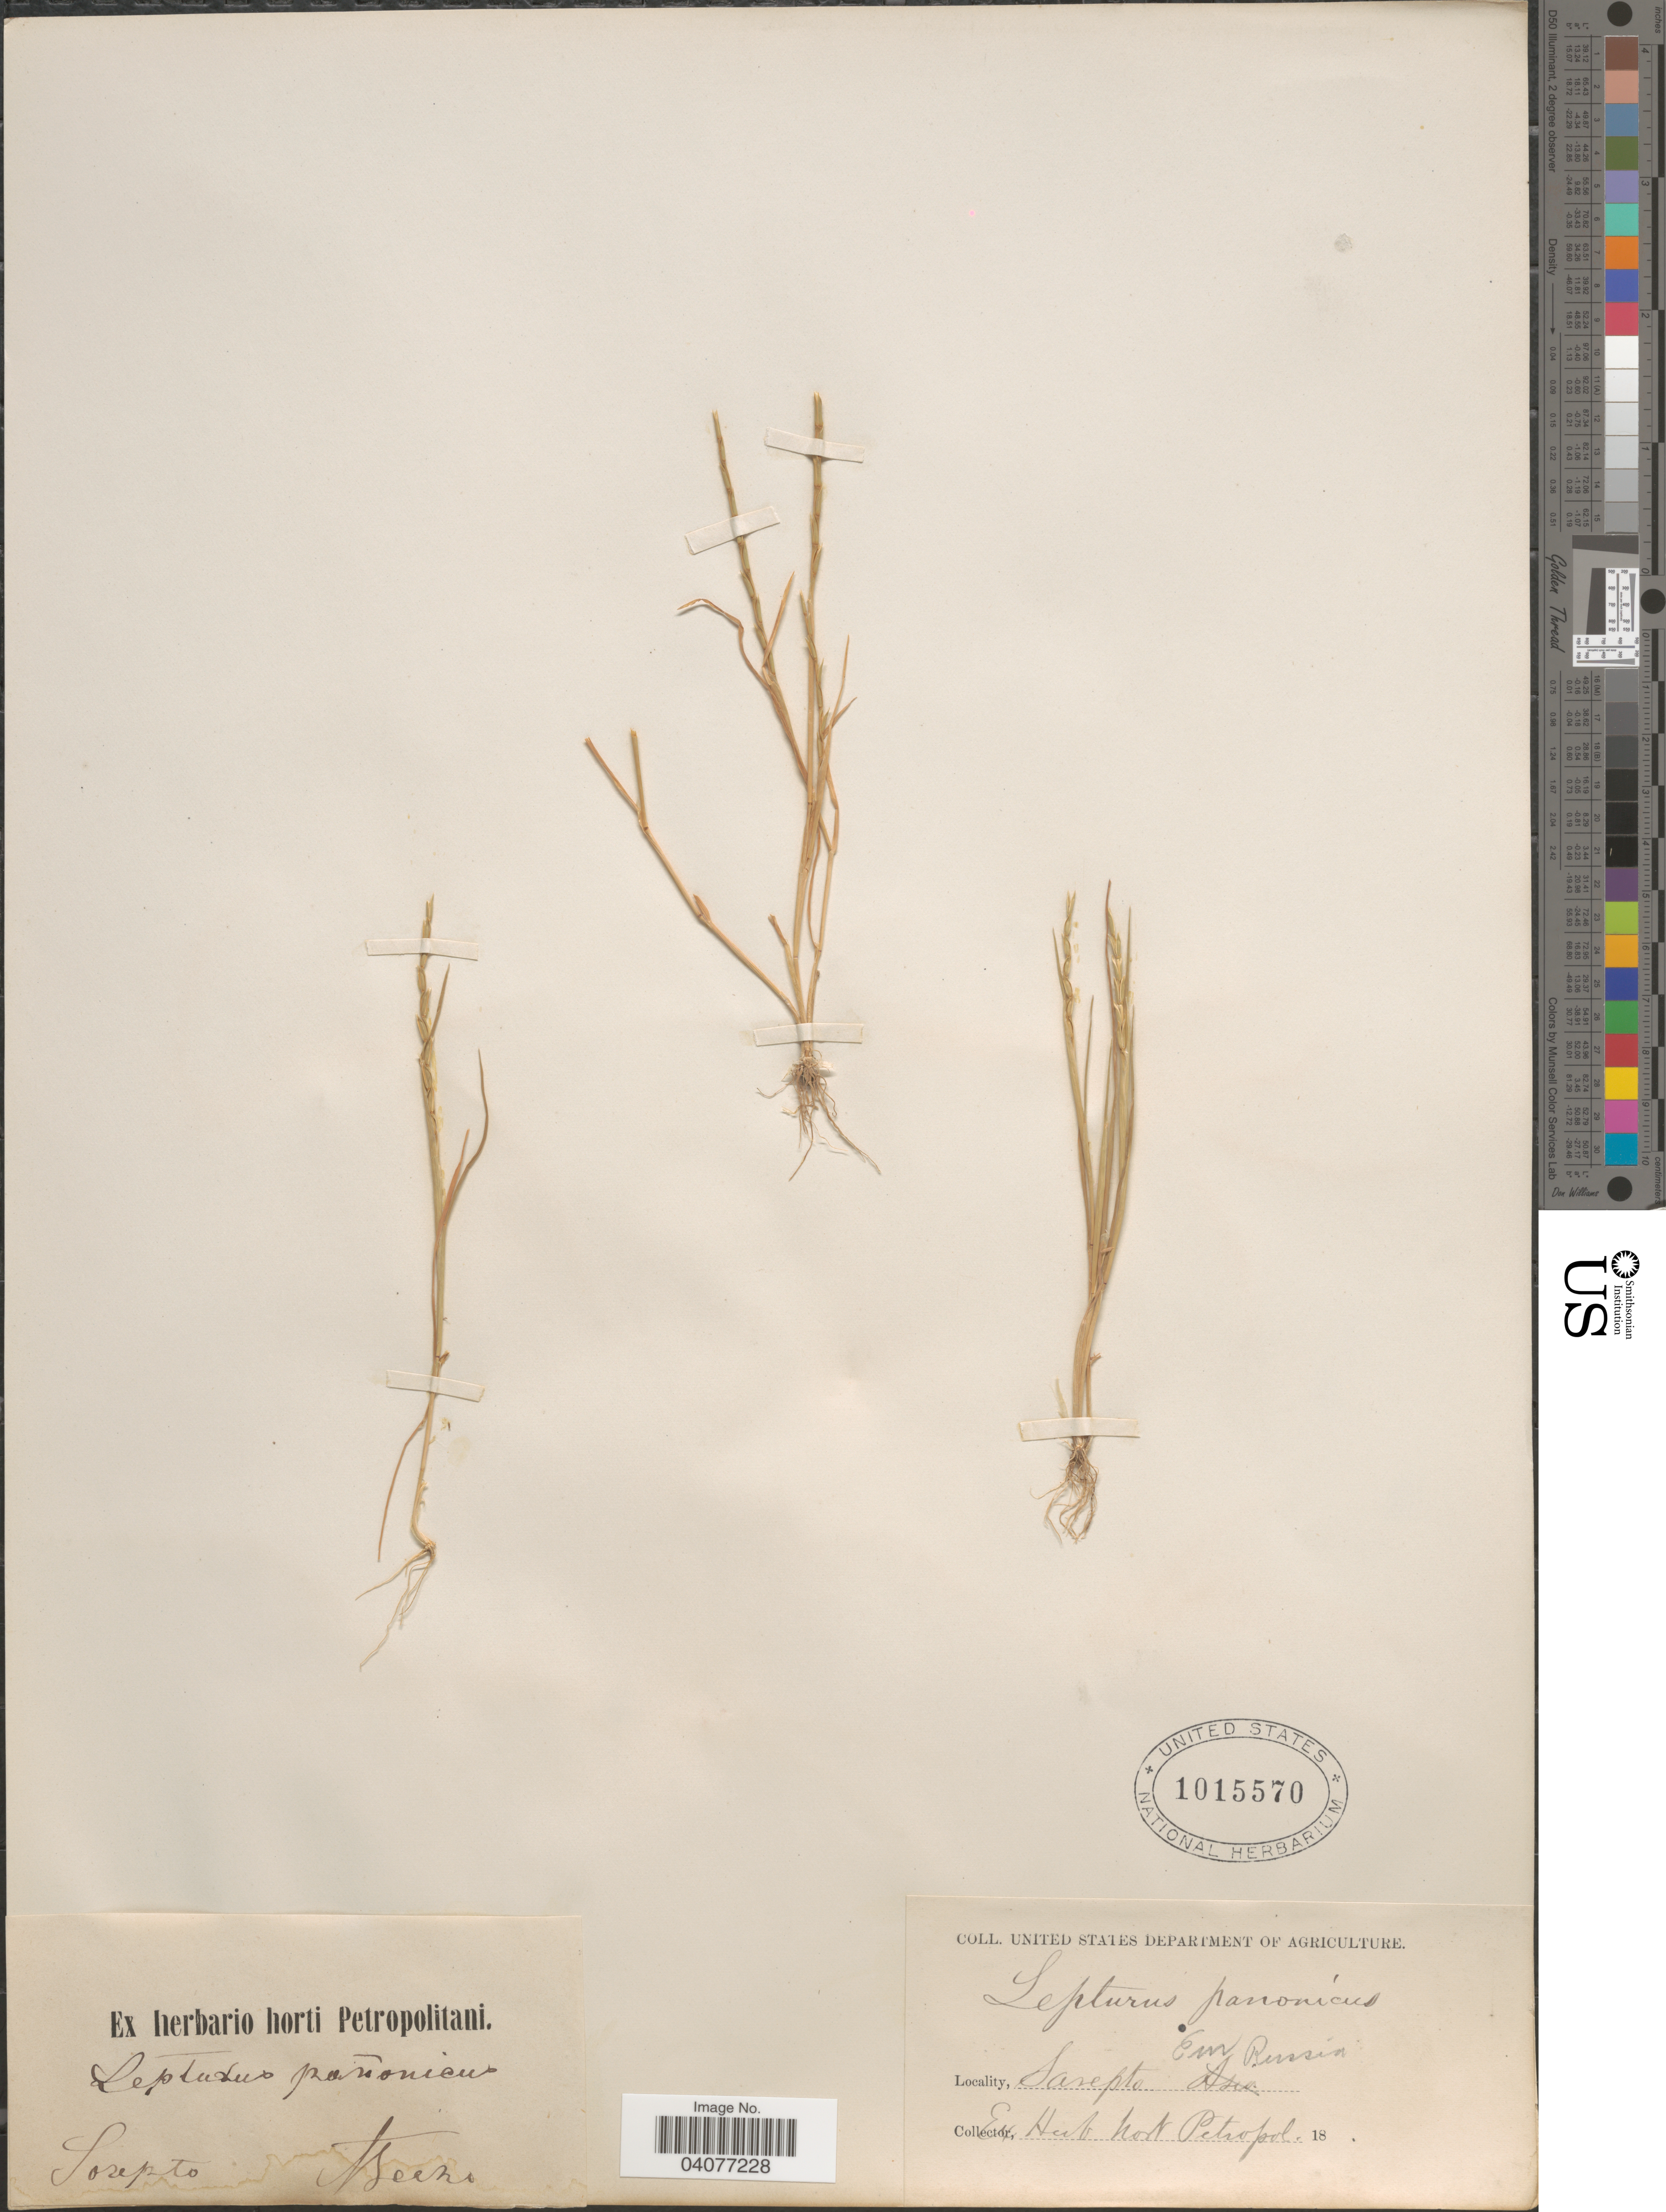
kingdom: Plantae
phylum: Tracheophyta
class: Liliopsida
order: Poales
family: Poaceae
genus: Pholiurus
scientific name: Pholiurus pannonicus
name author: (Host) Trin.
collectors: -. Becker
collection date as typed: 18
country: Russian Federation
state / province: Volgograd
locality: Sarepta.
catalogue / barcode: US 1015570